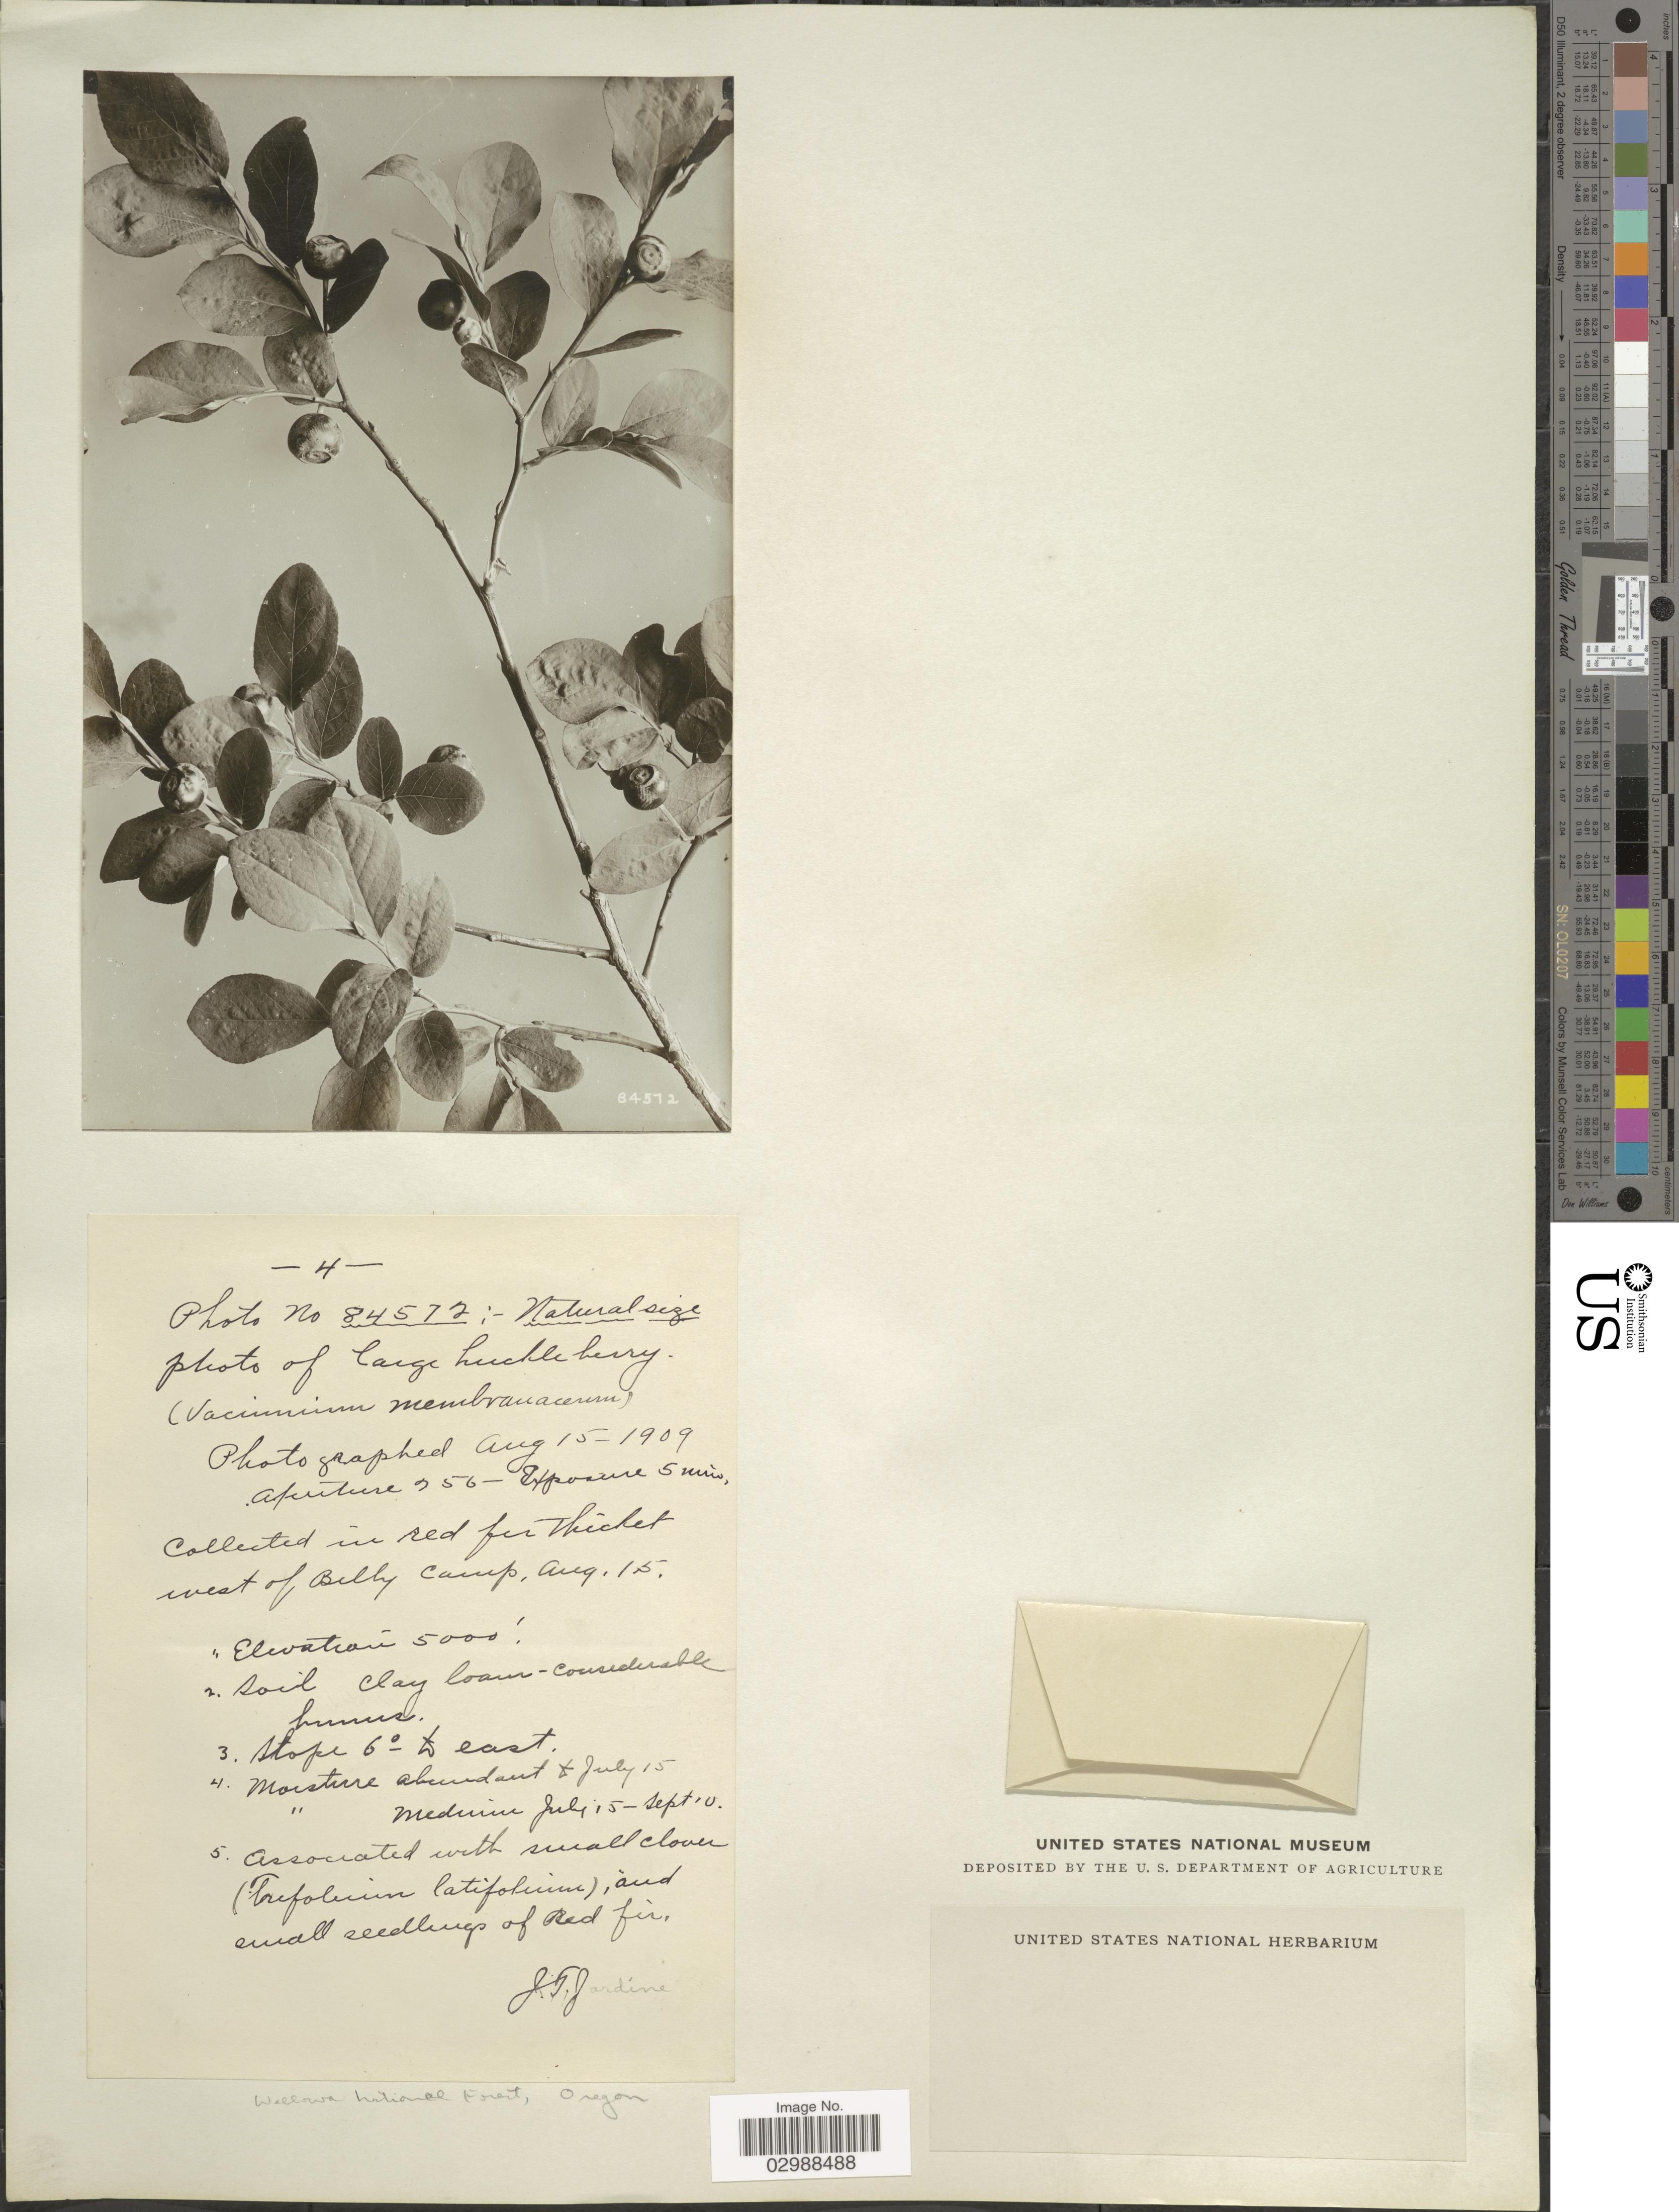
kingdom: Plantae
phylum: Tracheophyta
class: Magnoliopsida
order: Ericales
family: Ericaceae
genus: Vaccinium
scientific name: Vaccinium membranaceum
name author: Douglas ex Torr.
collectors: J. T. Jardine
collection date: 1909-08-15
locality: In red fir thicket west of Billy Camp.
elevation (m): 1524